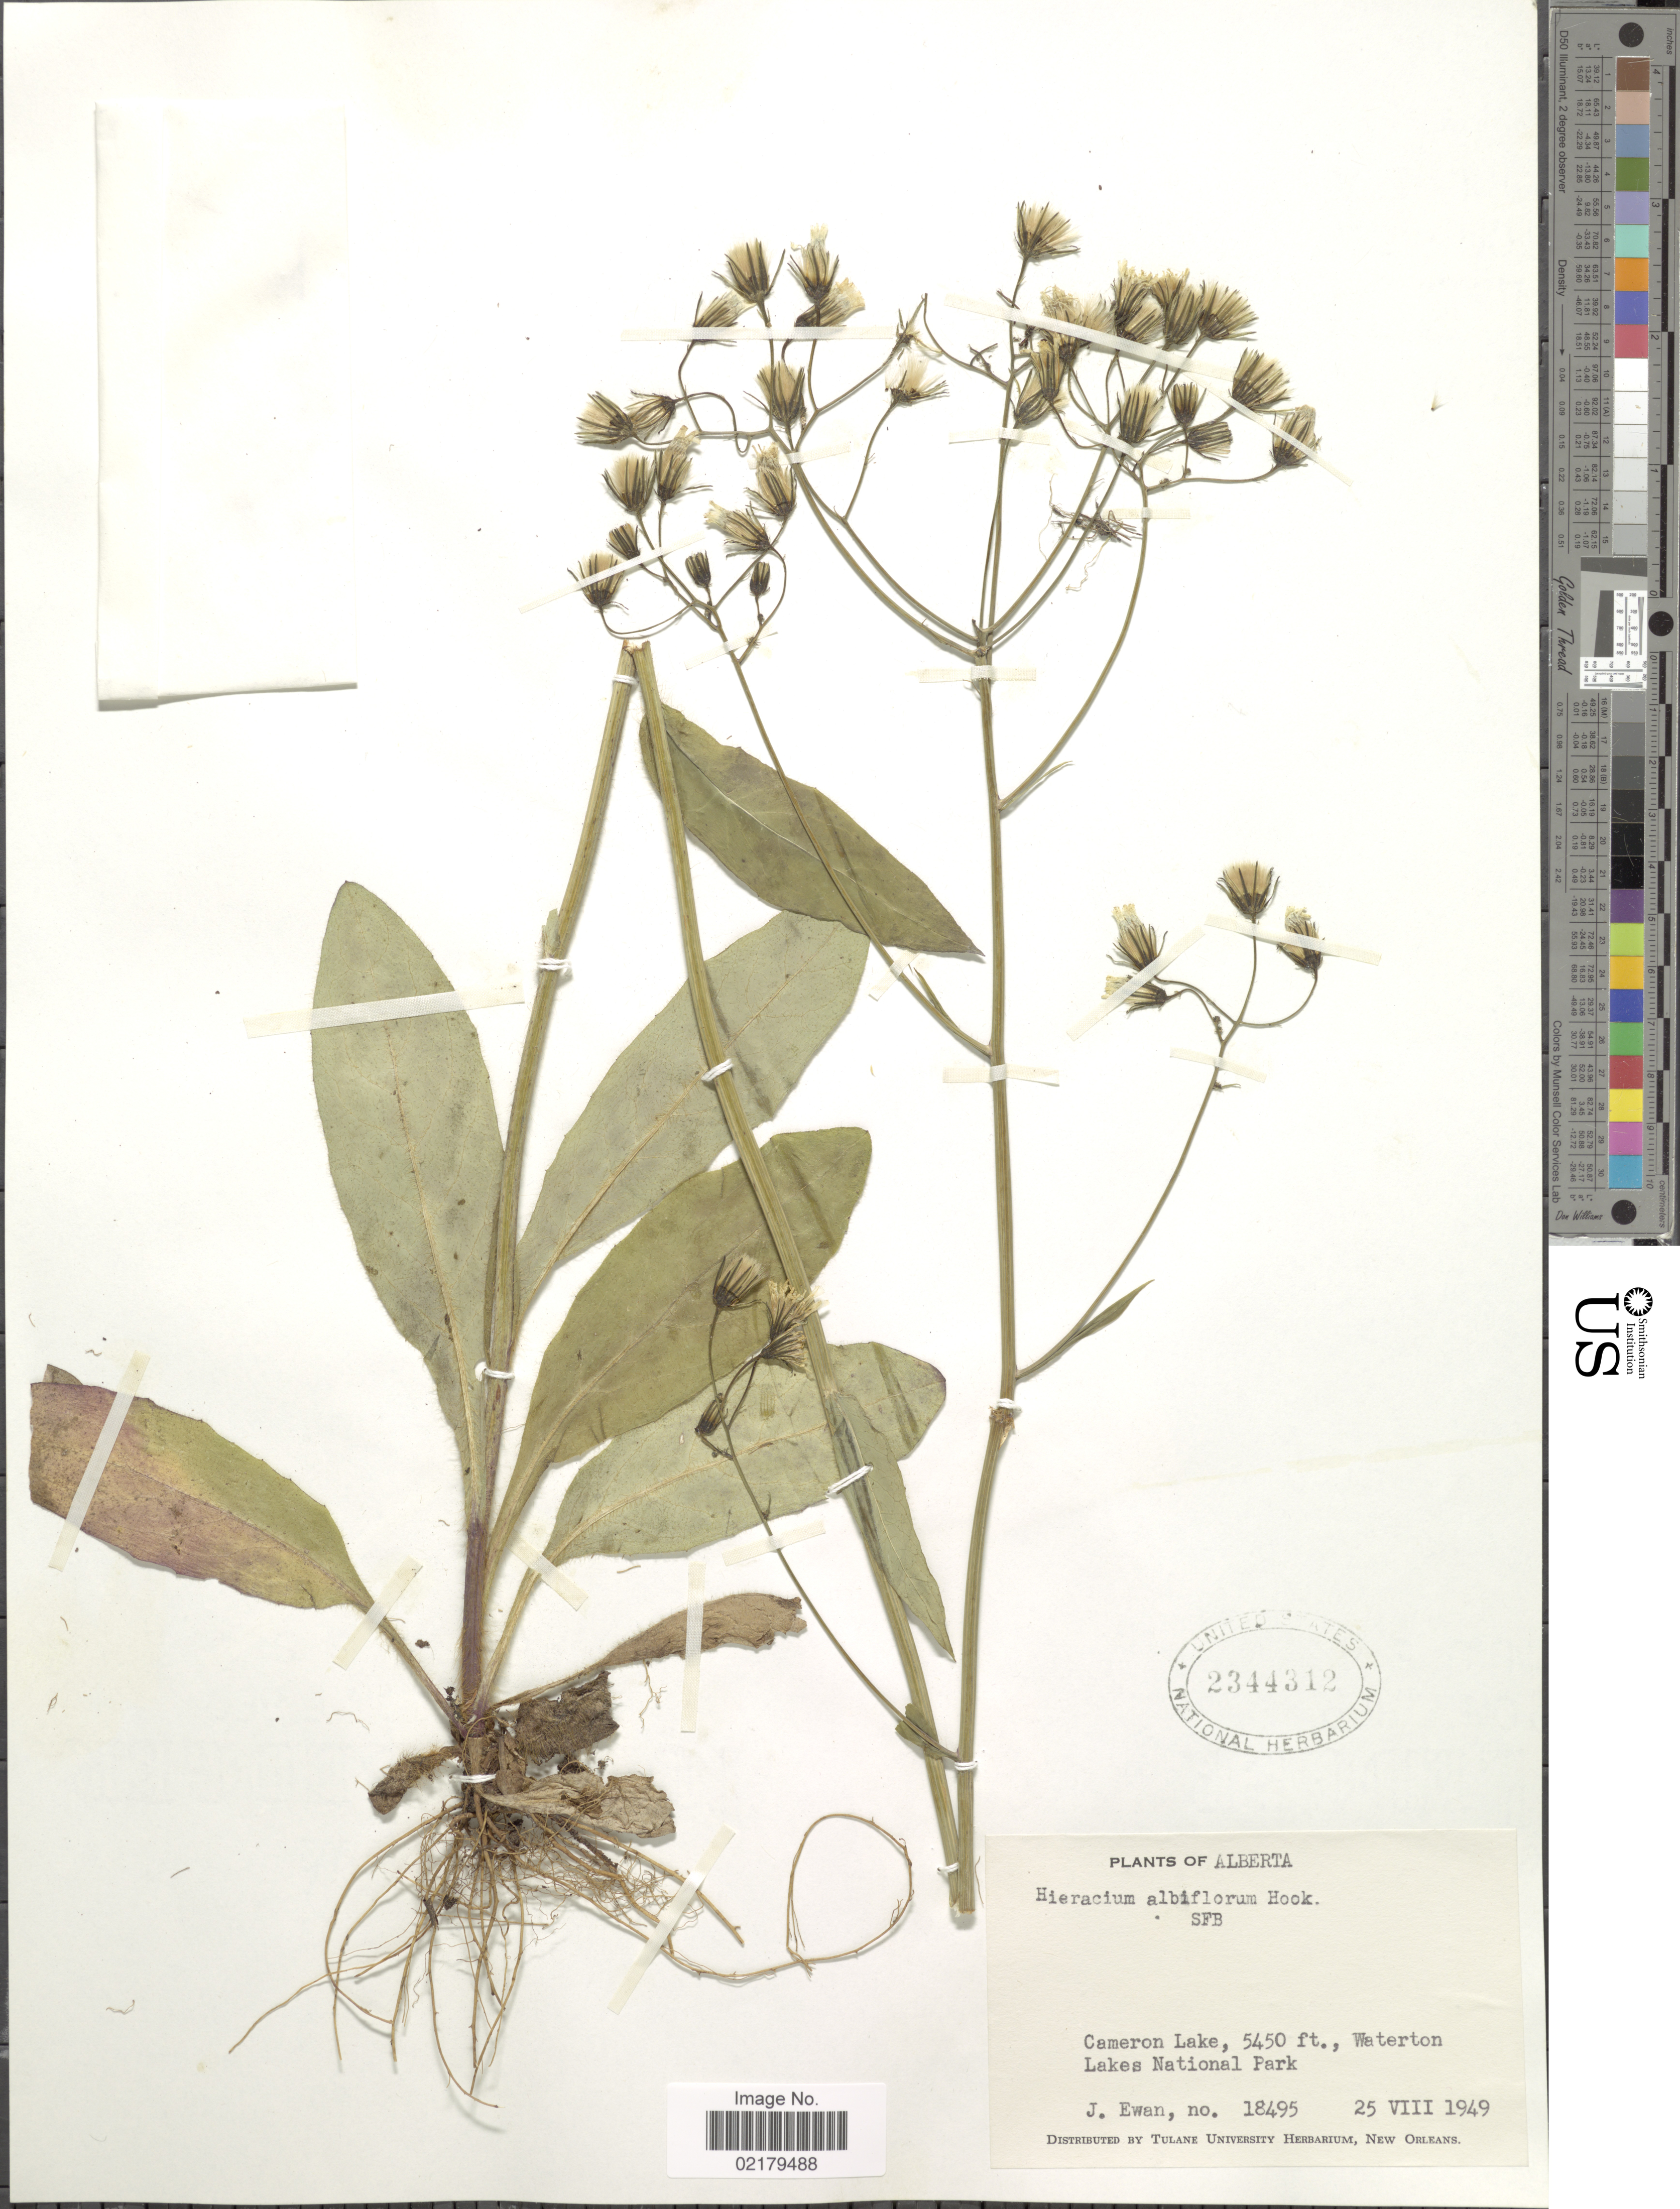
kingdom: Plantae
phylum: Tracheophyta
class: Magnoliopsida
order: Asterales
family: Asteraceae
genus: Hieracium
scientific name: Hieracium albiflorum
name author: Hook.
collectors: J. A. Ewan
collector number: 18495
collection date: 1949-08-25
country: Canada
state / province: Alberta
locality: Cameron Lake., Waterton Lakes National Park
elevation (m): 1661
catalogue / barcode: US 2344312